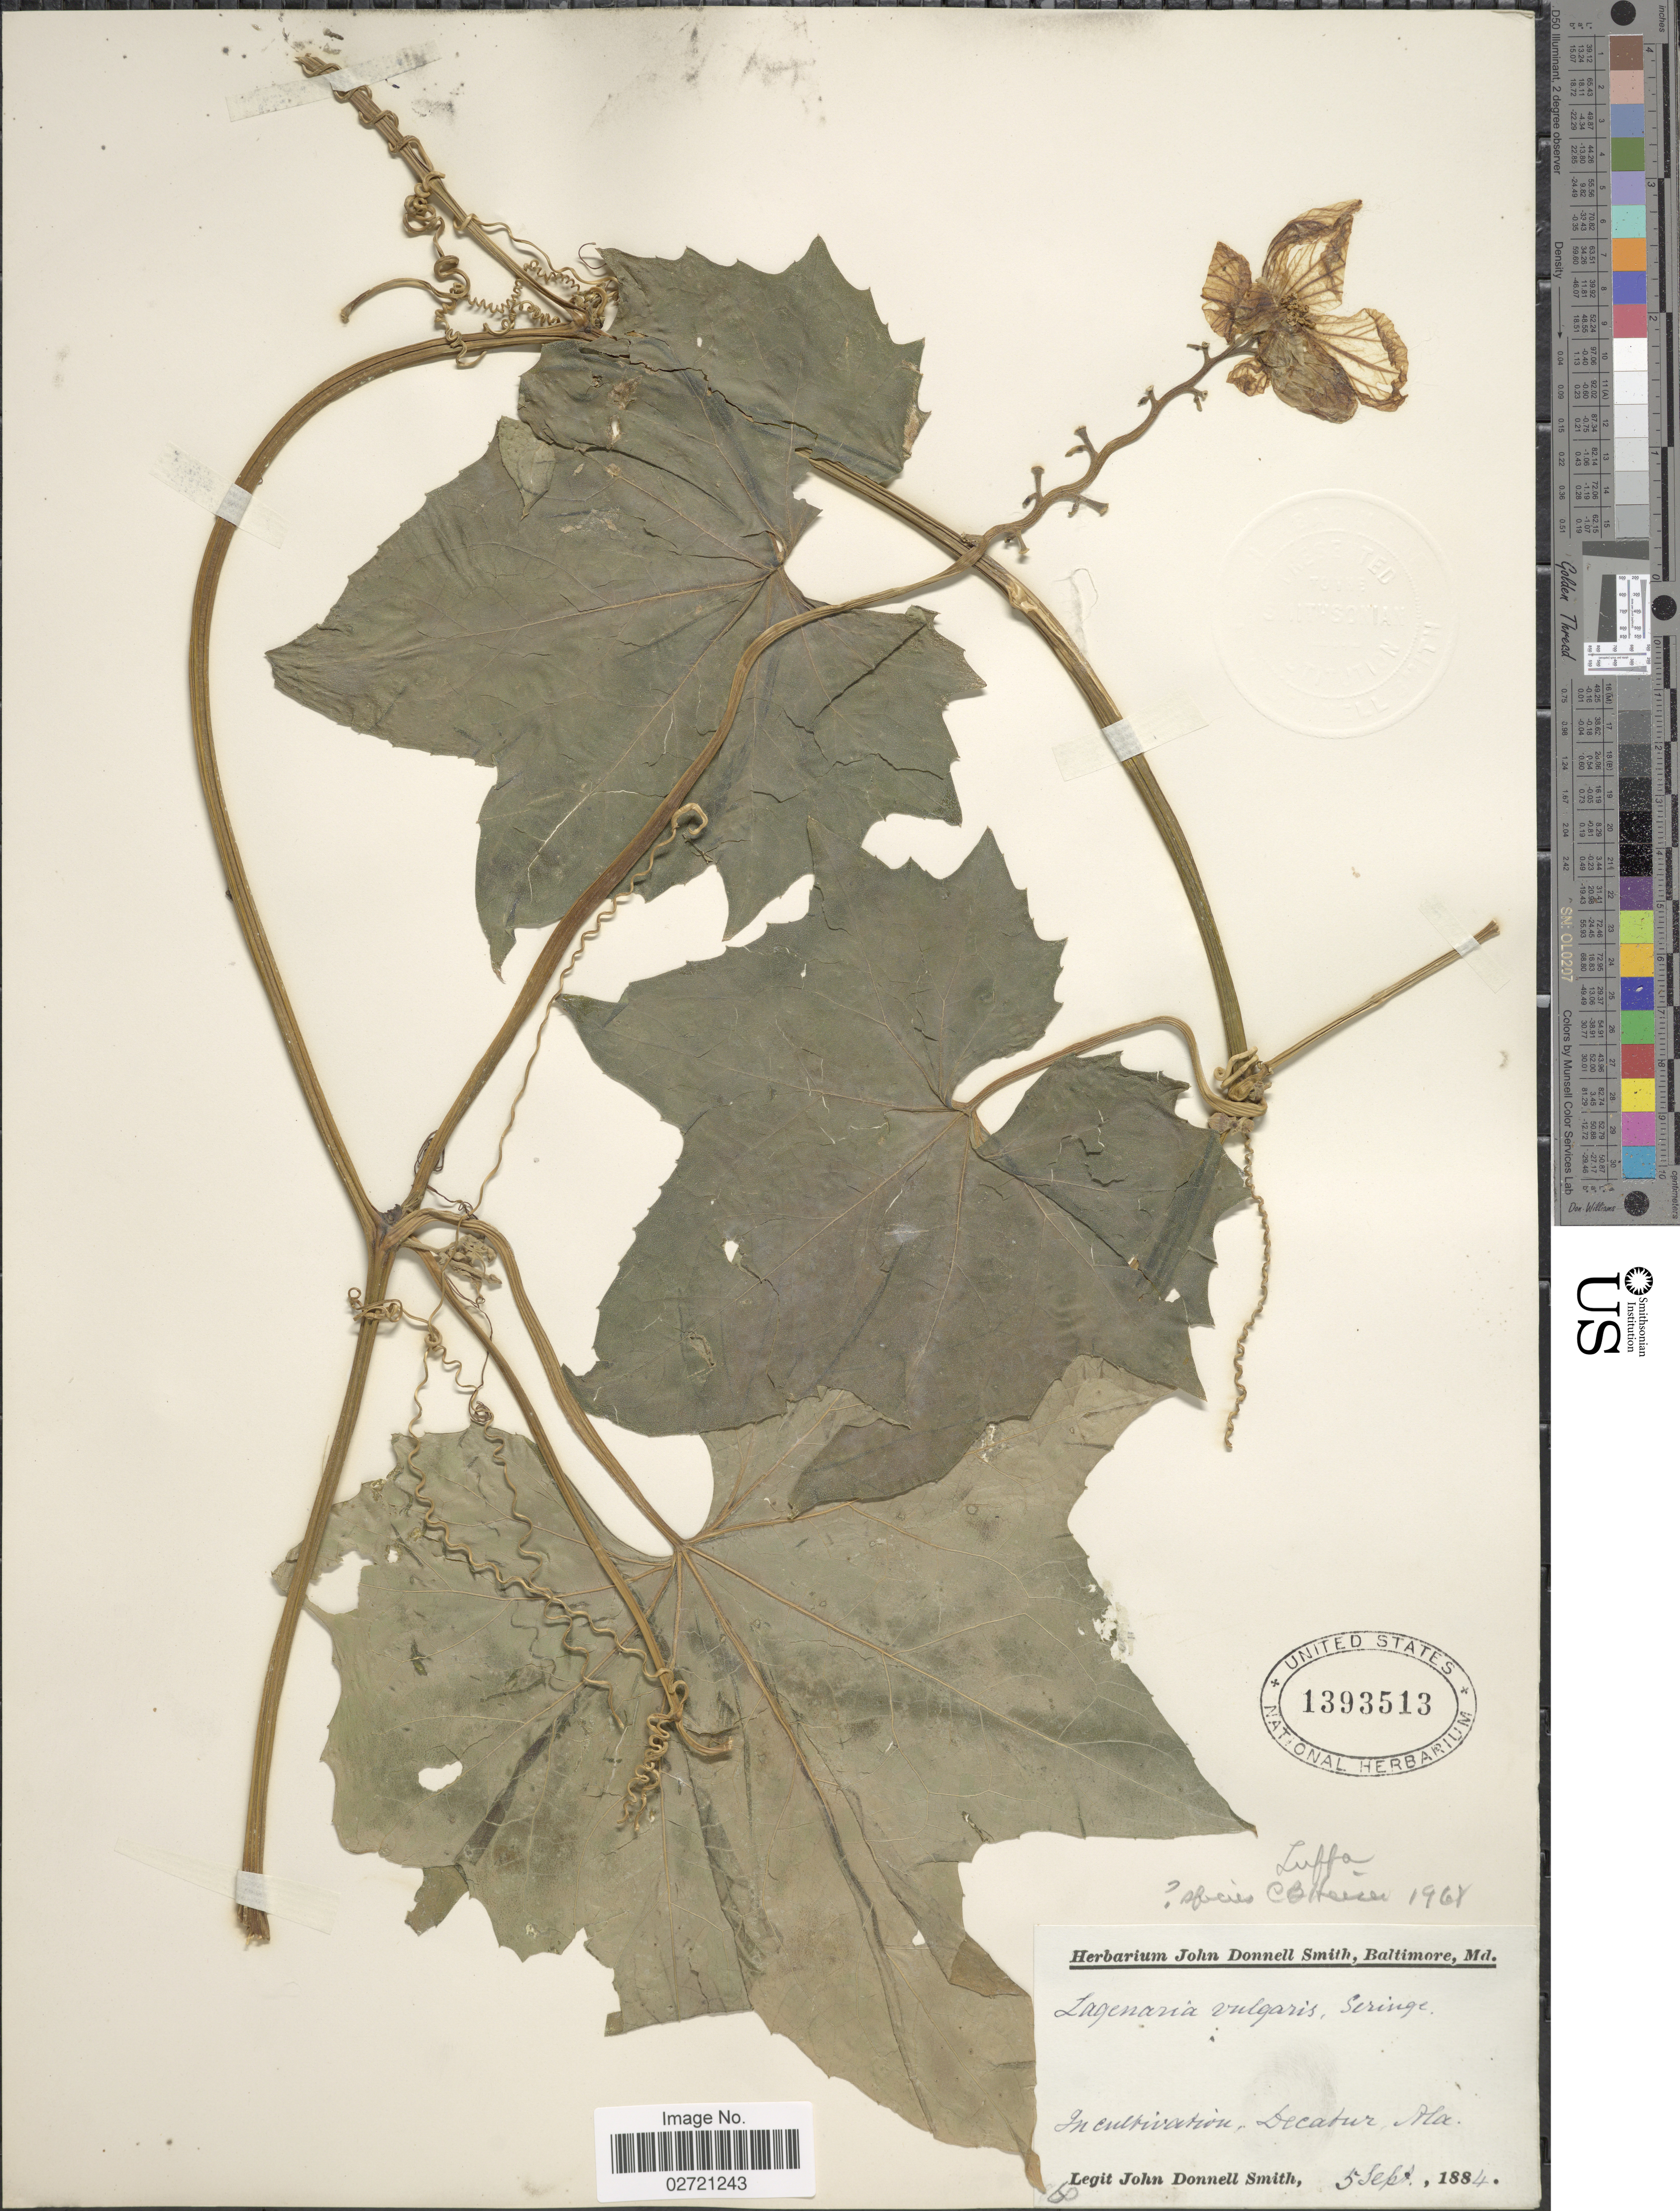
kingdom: Plantae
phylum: Tracheophyta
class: Magnoliopsida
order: Cucurbitales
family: Cucurbitaceae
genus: Luffa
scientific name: Luffa sp.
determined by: Nee, Michael H.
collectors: J. Donnell Smith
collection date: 1884-09-05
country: United States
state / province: Alabama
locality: Decatur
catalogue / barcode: US 1393513